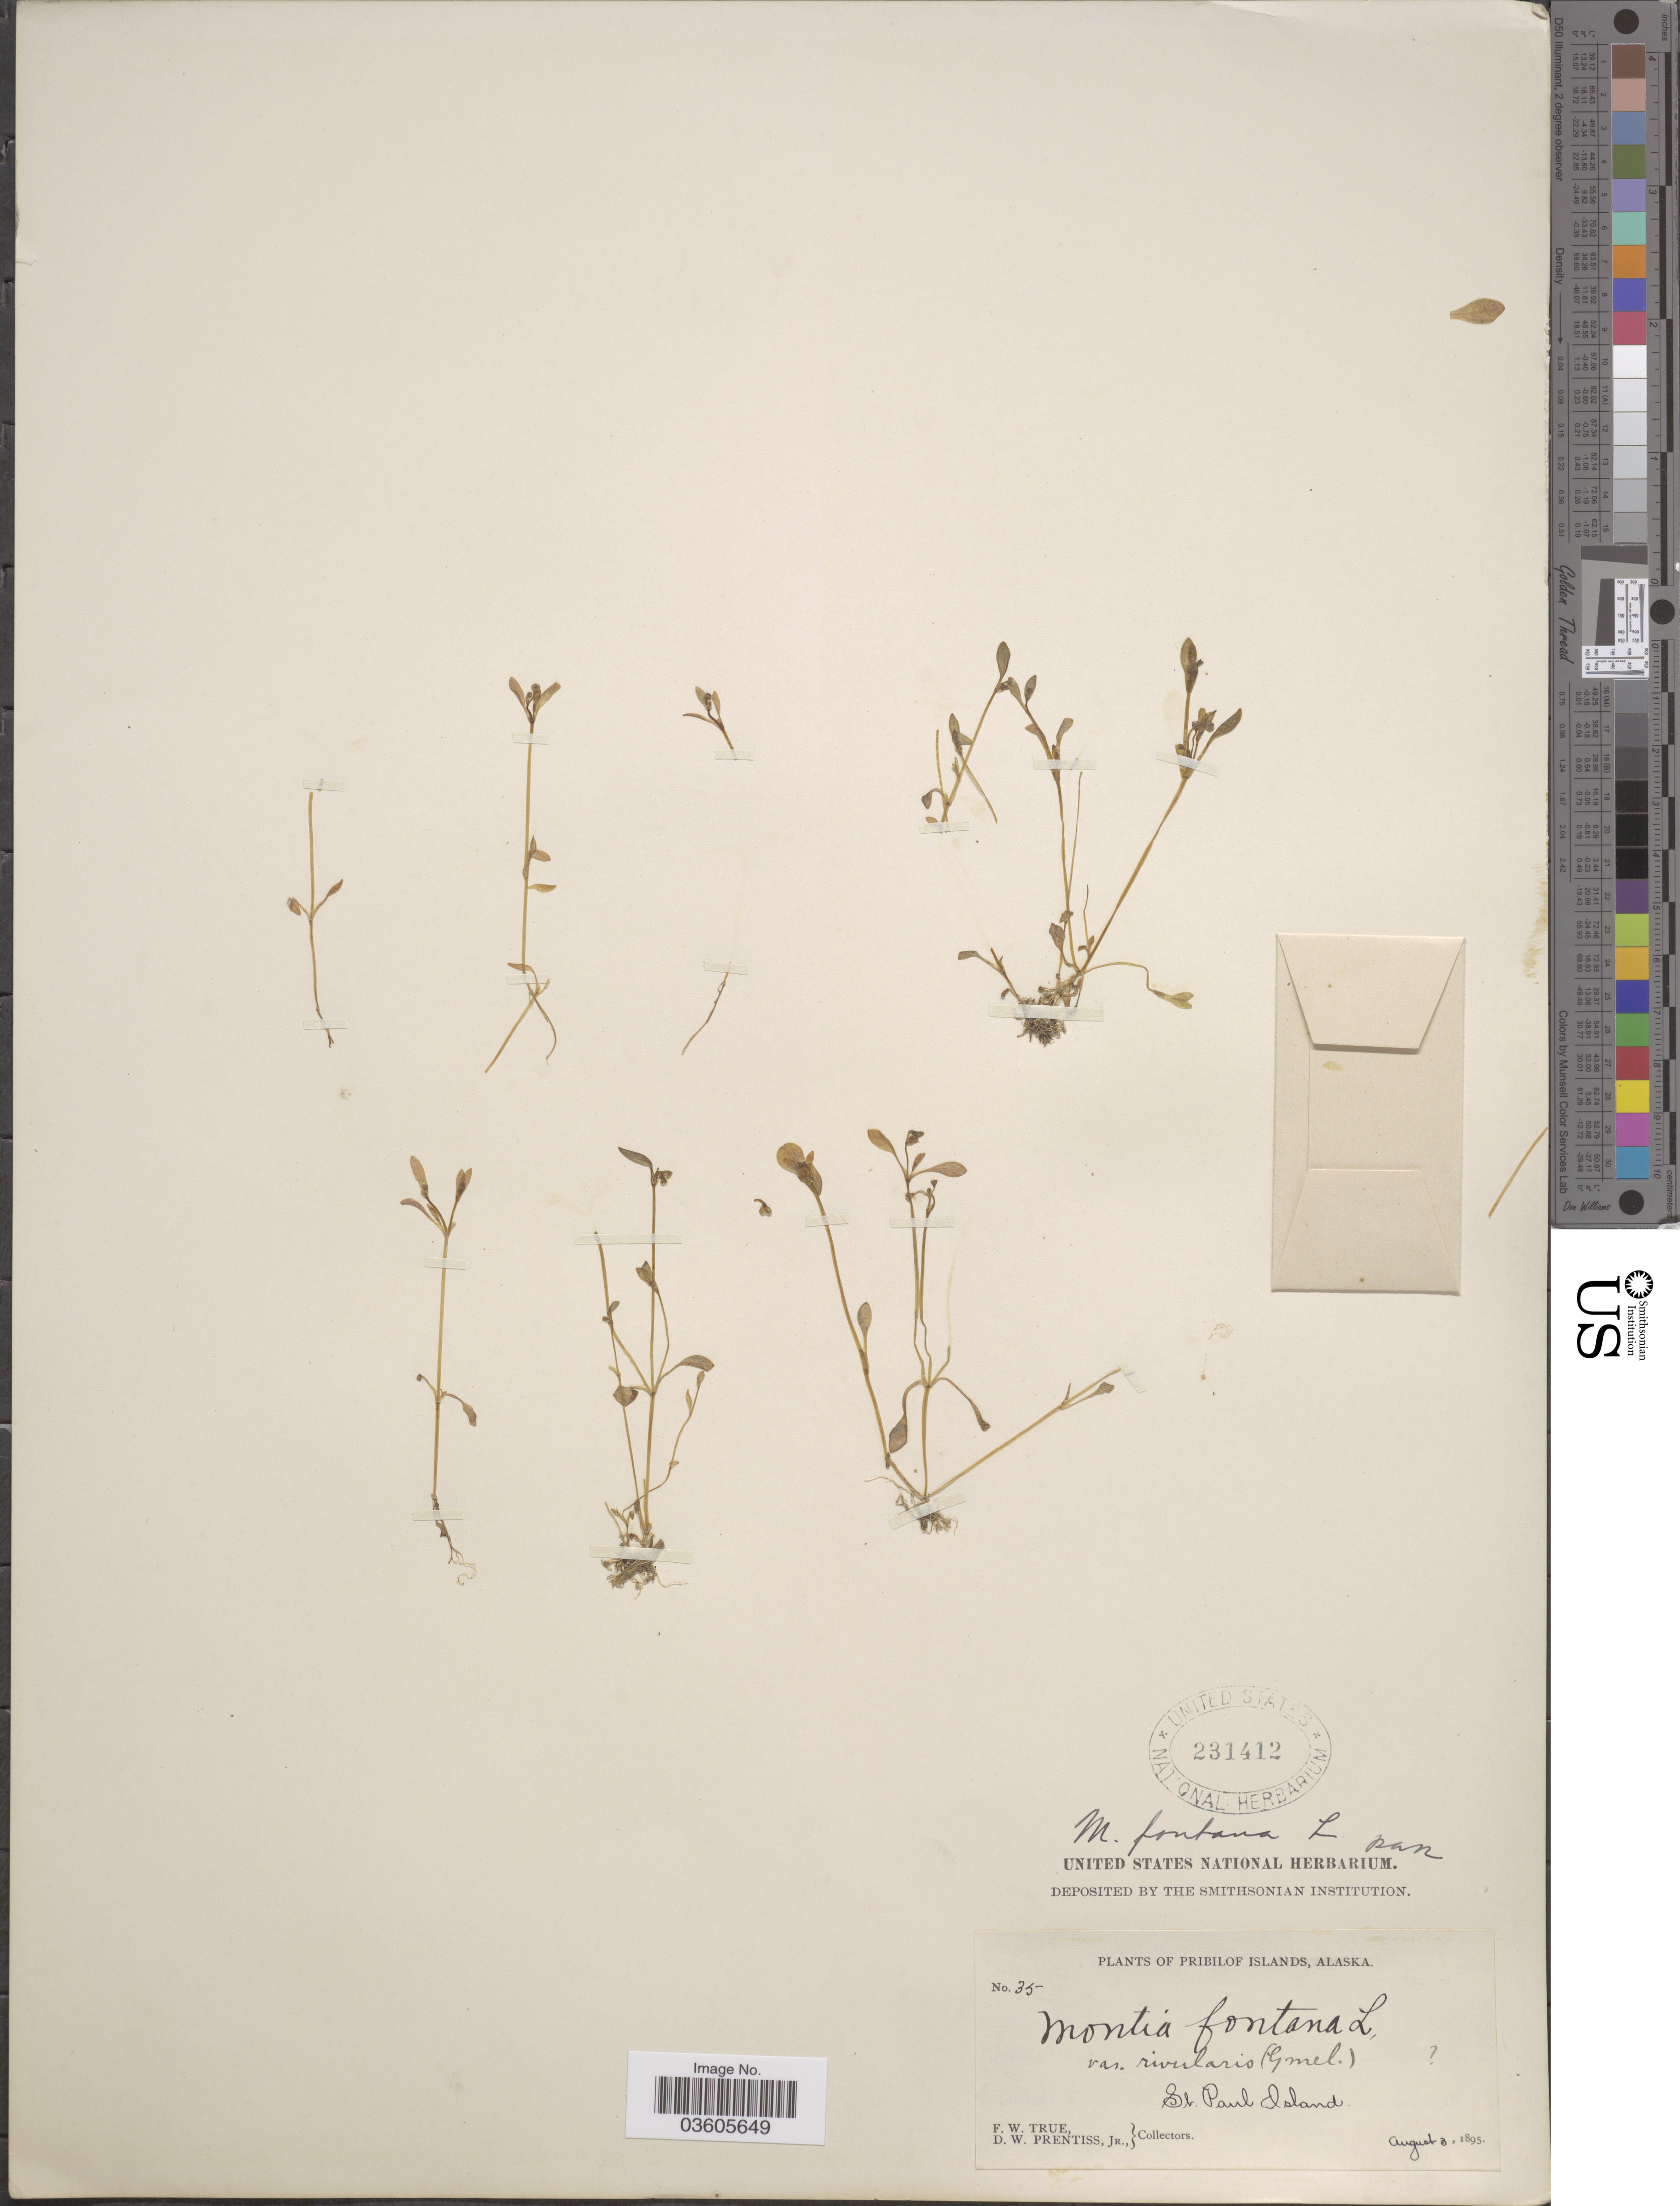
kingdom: Plantae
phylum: Tracheophyta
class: Magnoliopsida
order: Caryophyllales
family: Montiaceae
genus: Montia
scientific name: Montia fontana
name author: L.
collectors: F. True & D. Prentiss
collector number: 35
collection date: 1895-08-03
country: United States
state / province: Alaska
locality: Pribilof Islands. St. Paul Island.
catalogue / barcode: US 231412